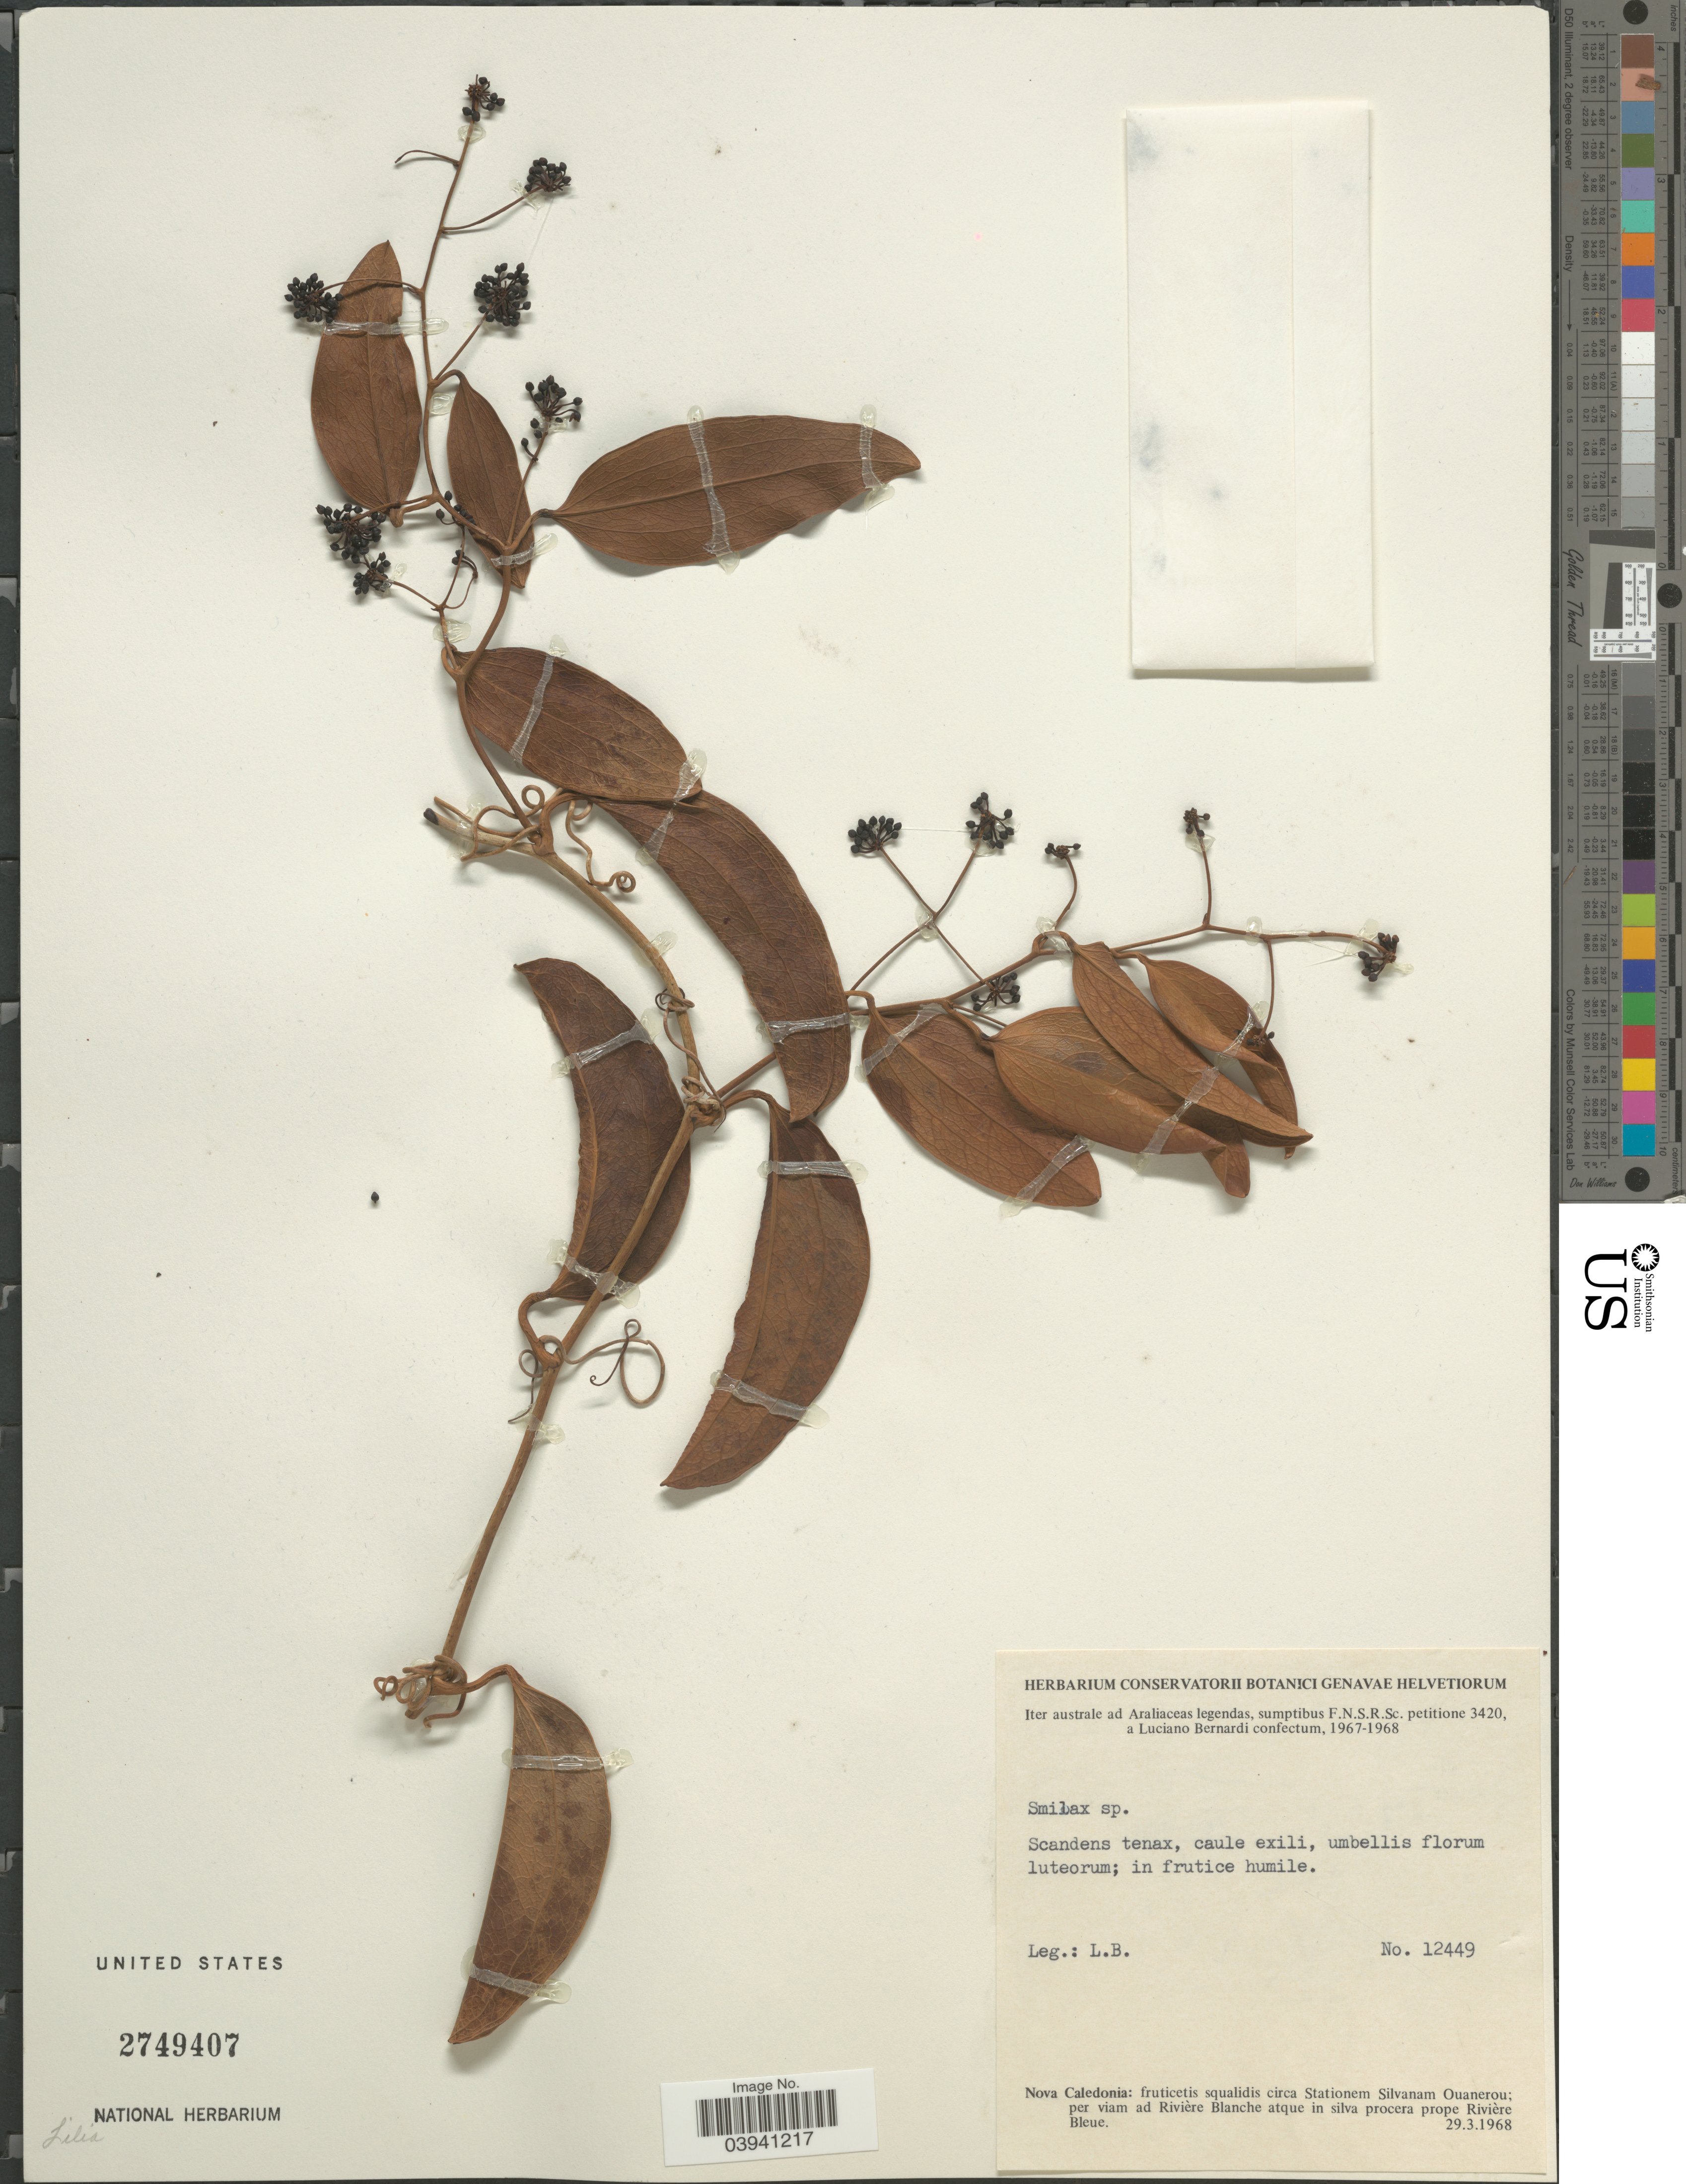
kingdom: Plantae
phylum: Tracheophyta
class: Liliopsida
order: Liliales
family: Smilacaceae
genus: Smilax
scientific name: Smilax sp.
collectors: L. Bernardi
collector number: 12449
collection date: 1968-03-29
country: New Caledonia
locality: Fruticetis squalidis circa Stationem Silvanam Ouanerou; per viam ad Rivière Blanche atque in silva procera prope Rivière Bleue.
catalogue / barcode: US 2749407